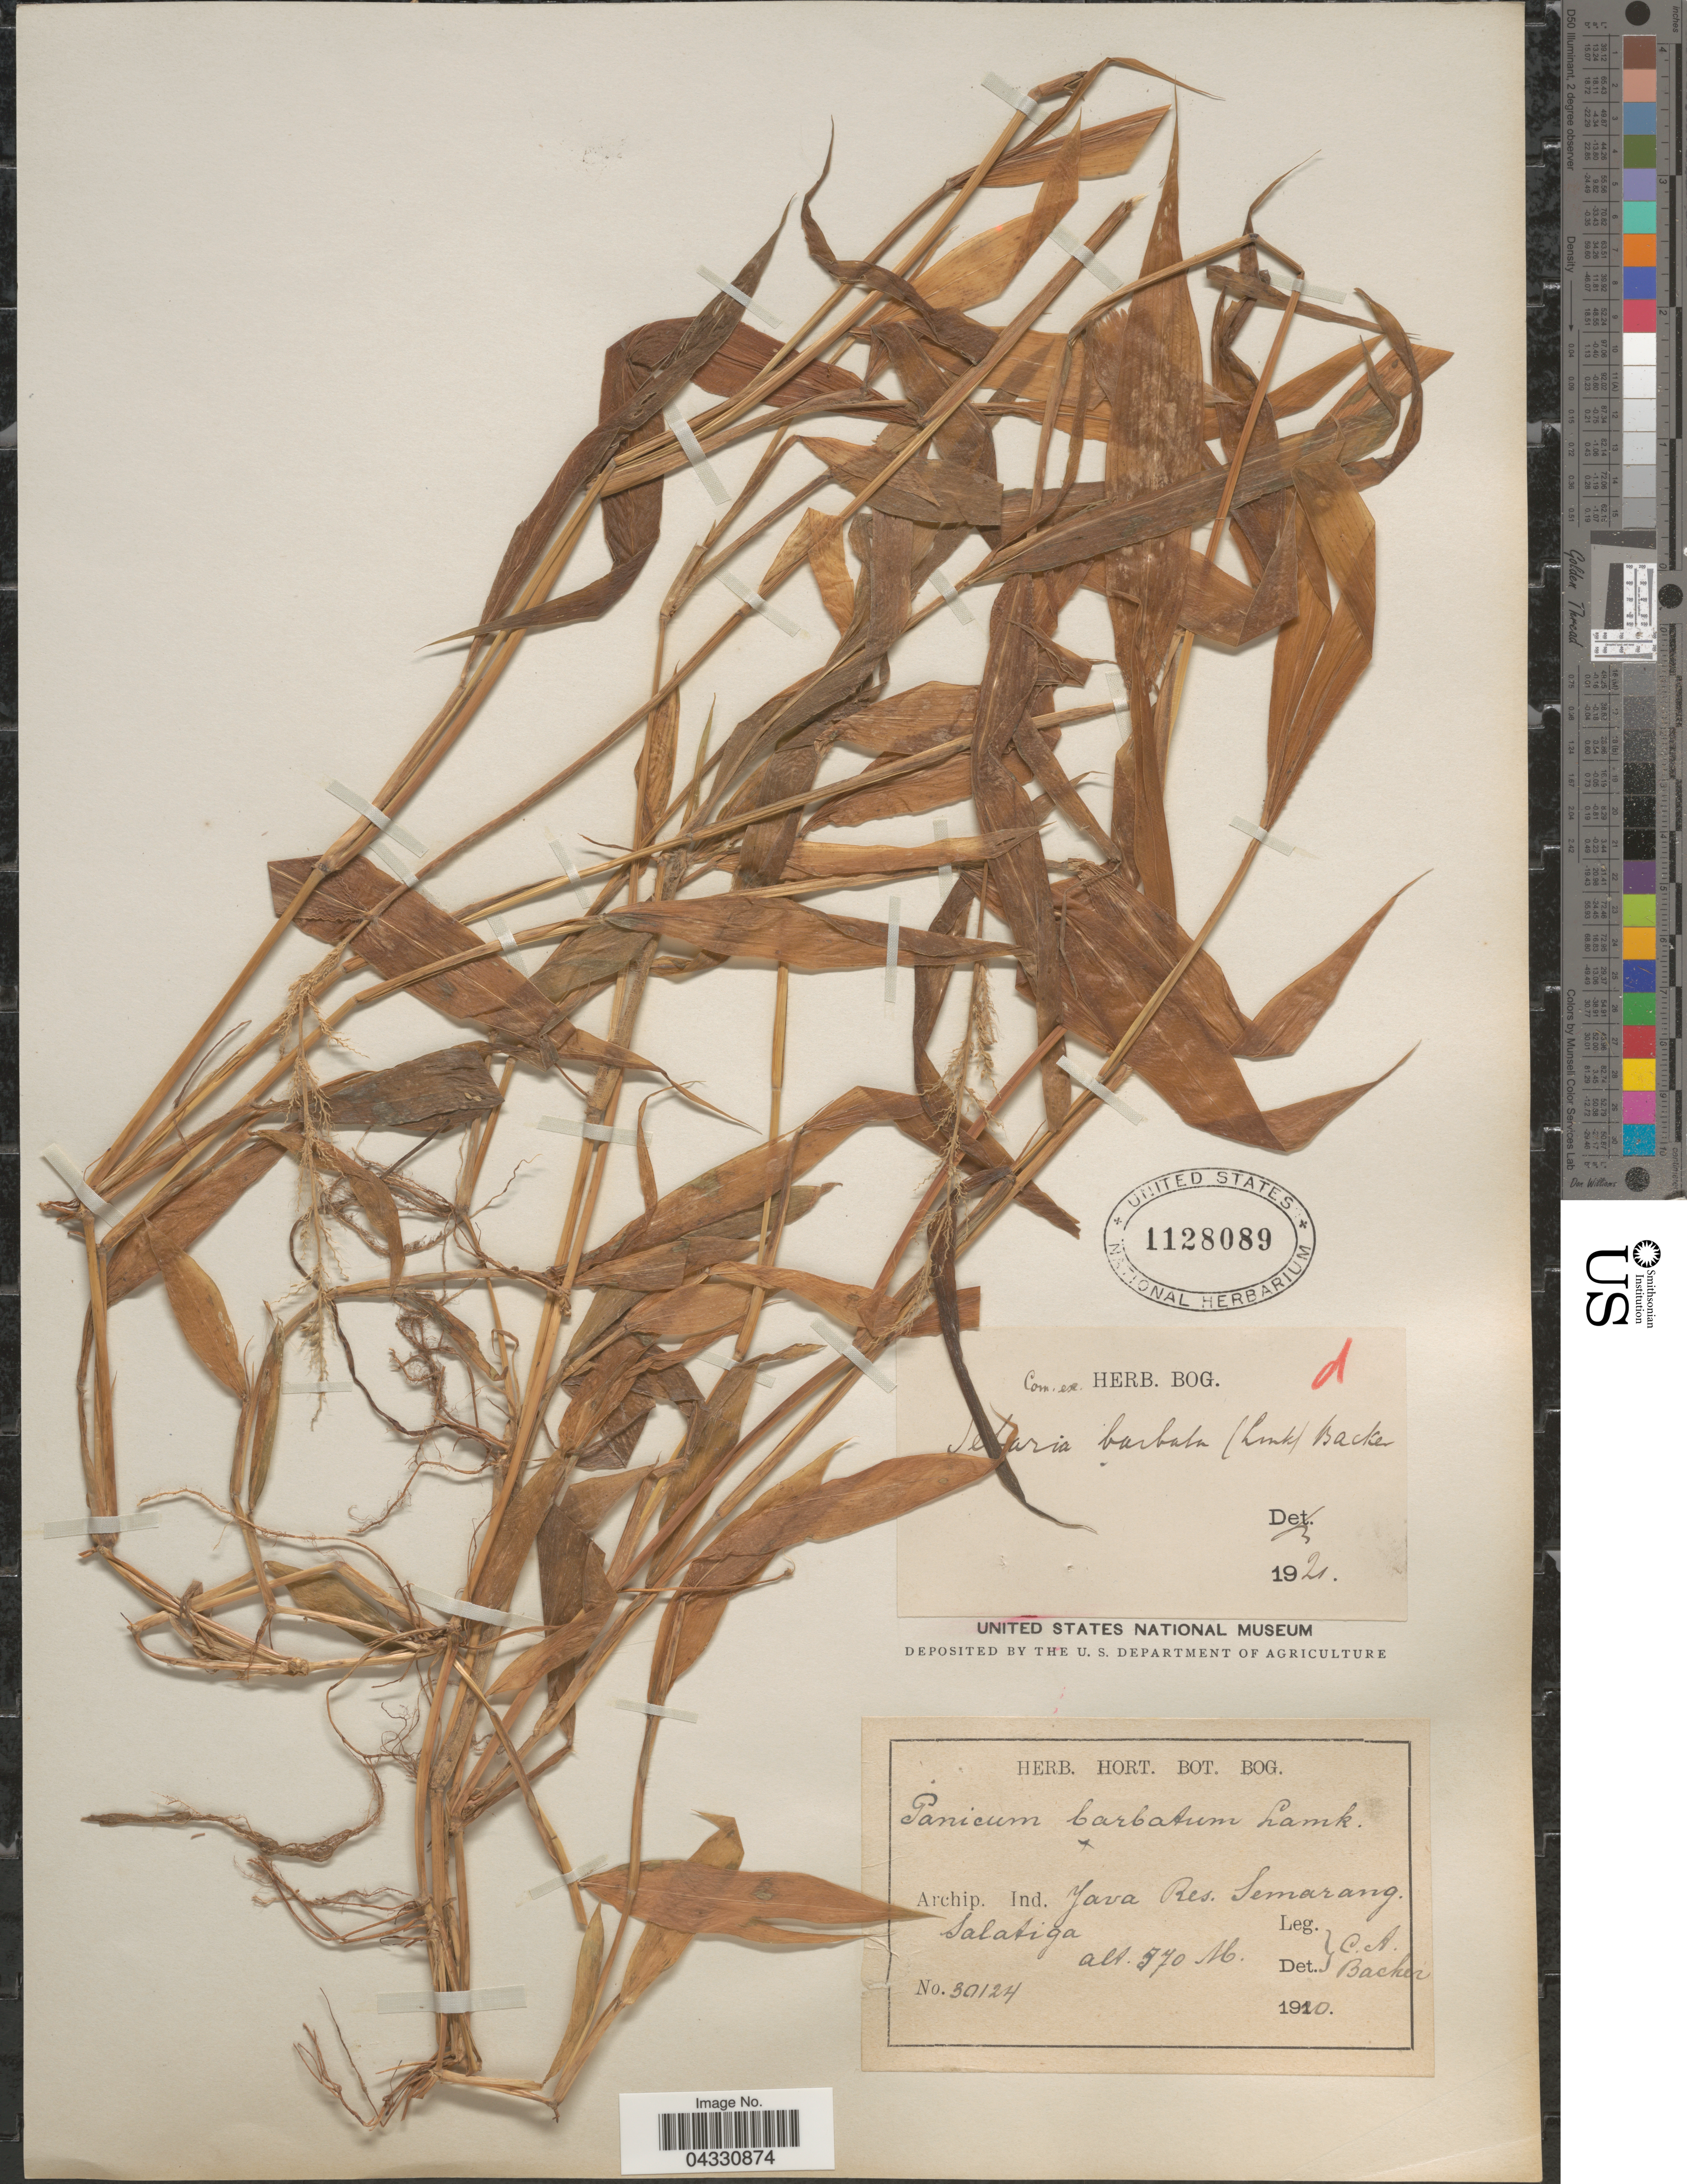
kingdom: Plantae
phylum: Tracheophyta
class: Liliopsida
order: Poales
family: Poaceae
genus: Setaria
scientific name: Setaria barbata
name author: (Lam.) Kunth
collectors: C. A. Backer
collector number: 30124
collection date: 1920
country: Indonesia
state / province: Java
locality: Archipel. Ind. Java Res. Semarang. Salatiga.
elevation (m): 570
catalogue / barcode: US 1128089